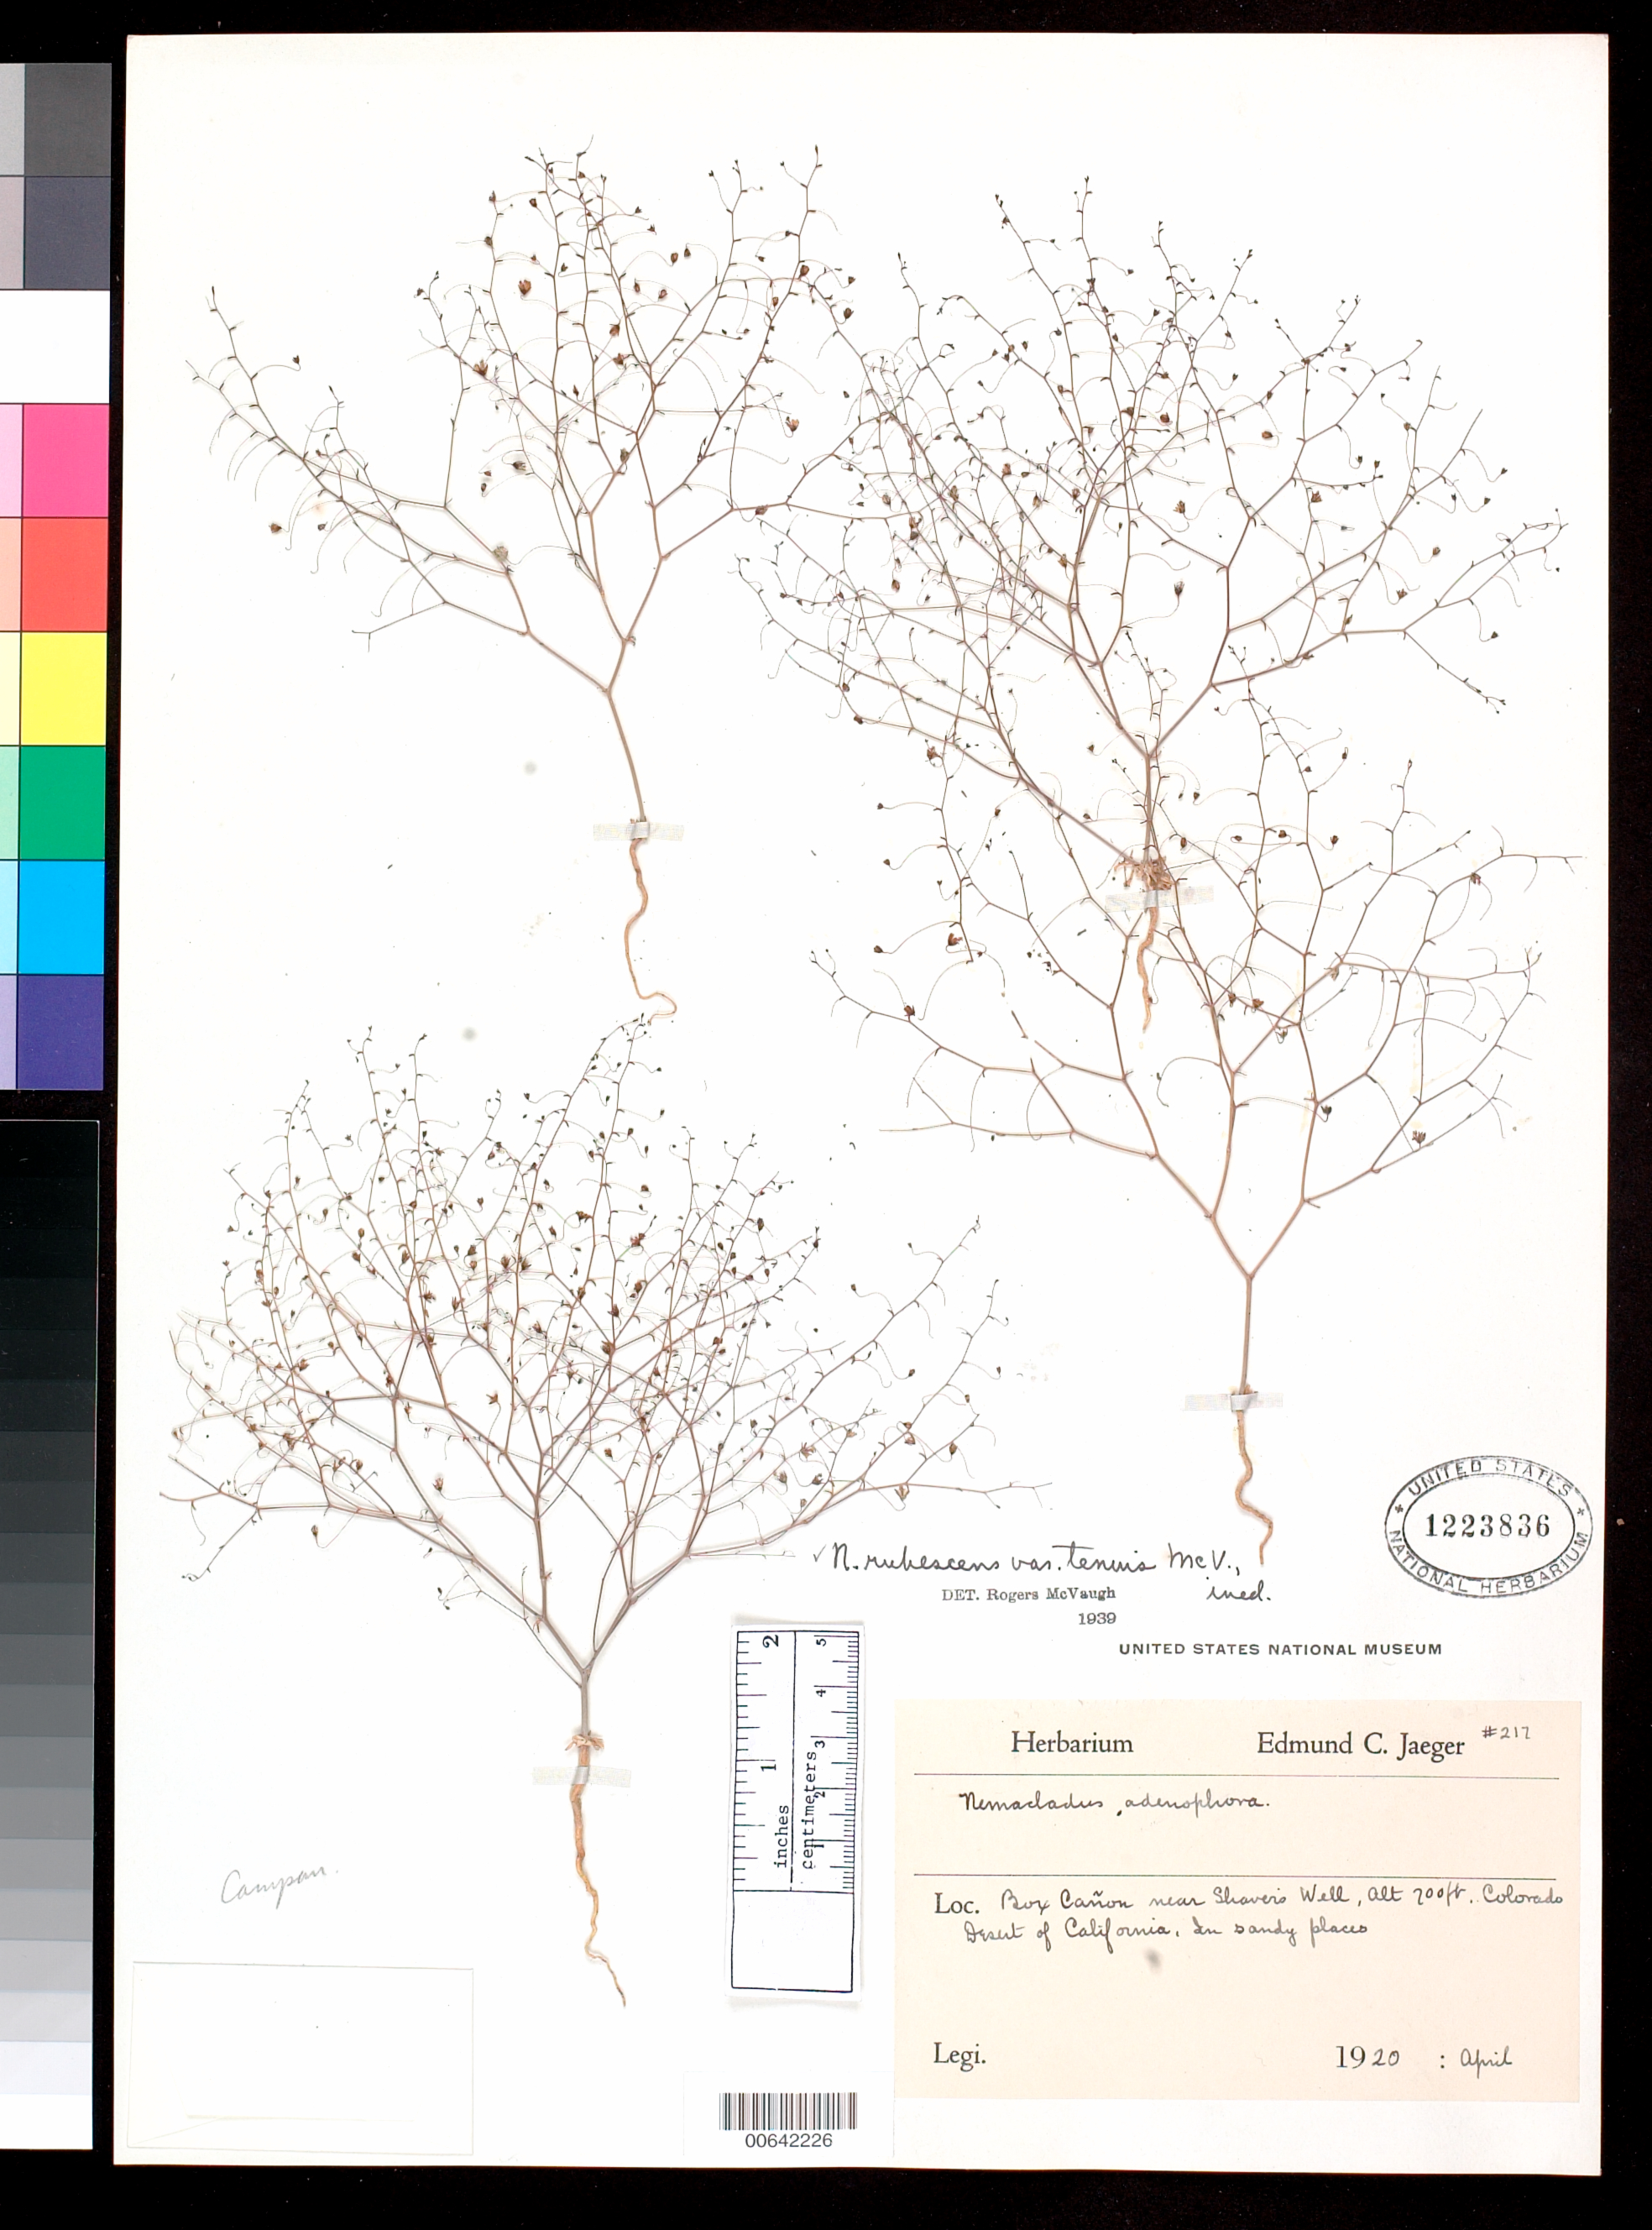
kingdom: Plantae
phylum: Tracheophyta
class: Magnoliopsida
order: Asterales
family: Campanulaceae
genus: Nemacladus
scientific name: Nemacladus rubescens var. tenuis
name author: McVaugh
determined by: McVaugh, R.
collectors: E. Jaeger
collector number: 217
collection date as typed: Apr 1920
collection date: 1920-04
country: United States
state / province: California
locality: Box Cañon near Shaver's Well, Colorado Desert.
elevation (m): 61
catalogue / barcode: US 1223836